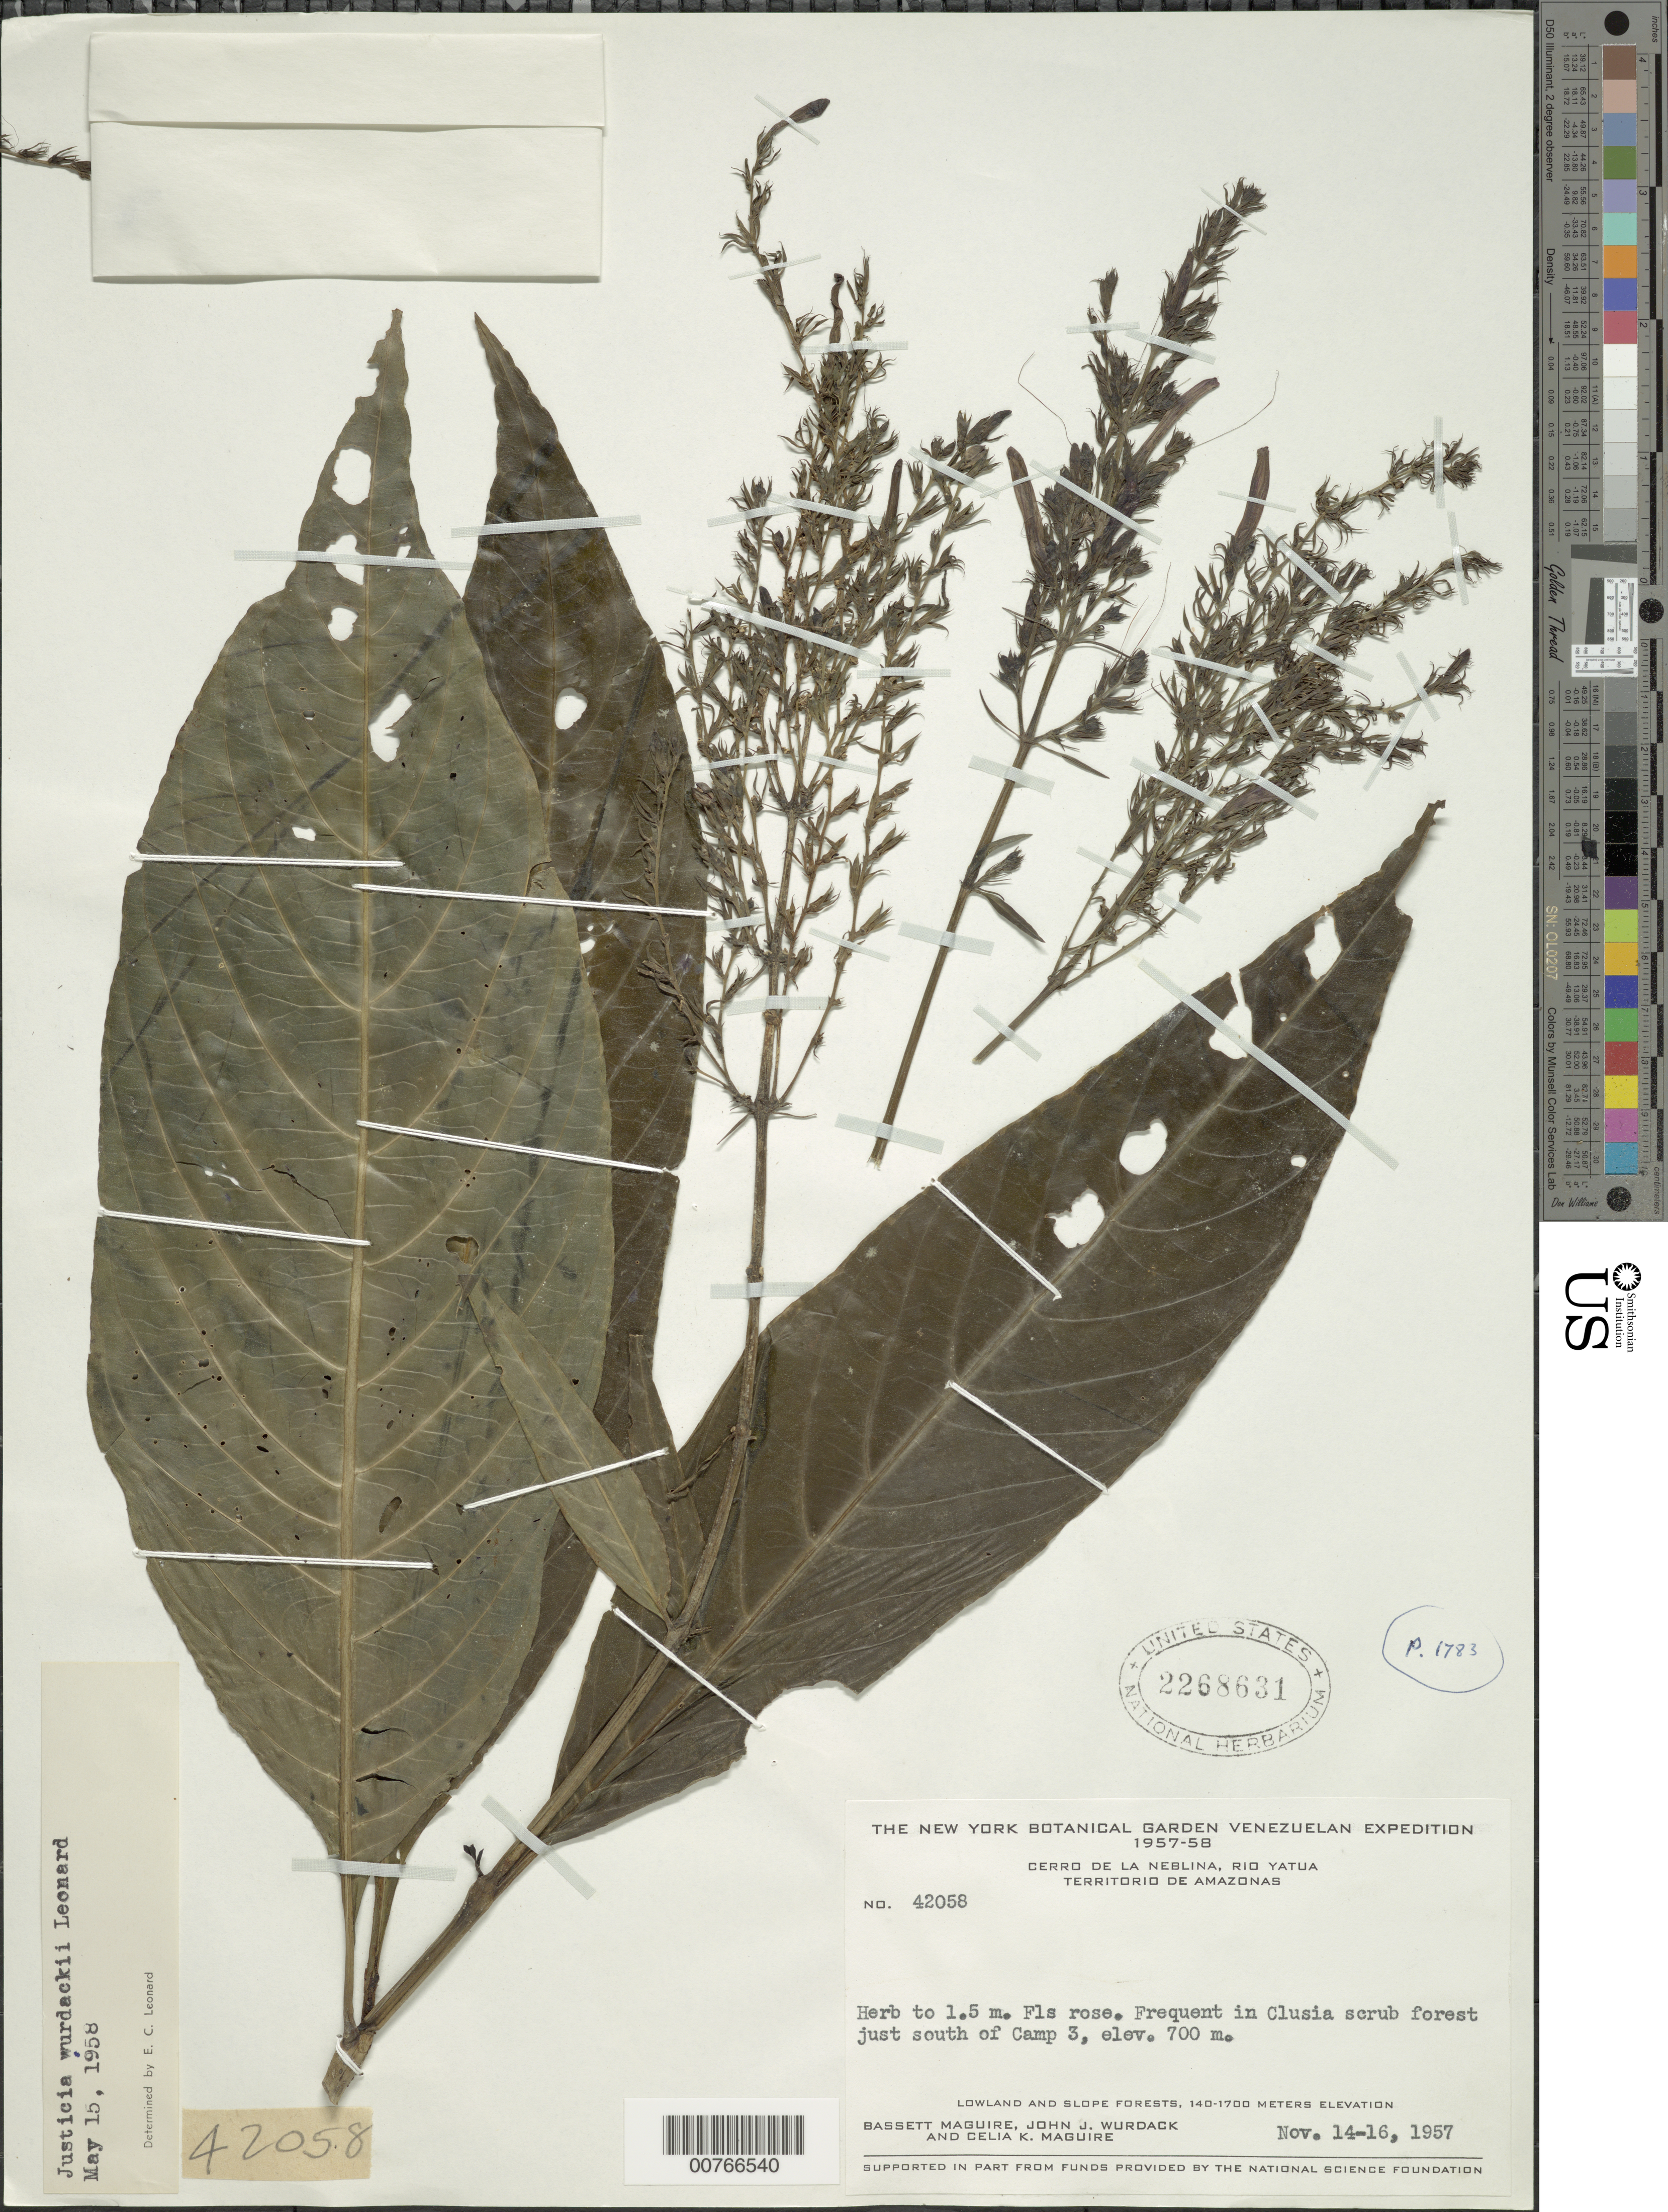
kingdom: Plantae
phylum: Tracheophyta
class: Magnoliopsida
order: Lamiales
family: Acanthaceae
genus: Justicia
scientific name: Justicia wurdackii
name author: Leonard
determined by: Leonard, Emery C., (US)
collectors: B. Maguire, J. J. Wurdack & C. K. Maguire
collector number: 42058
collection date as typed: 14-Nov-57 to 16-Nov-57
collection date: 1957-11-14/1957-11-16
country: Venezuela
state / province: Amazonas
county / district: Río Negro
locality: Cerro de la Neblina, Río Yatua; S of Camp 3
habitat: Lowland & slope forests; Clusia scrub forest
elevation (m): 700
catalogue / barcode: US 2268631